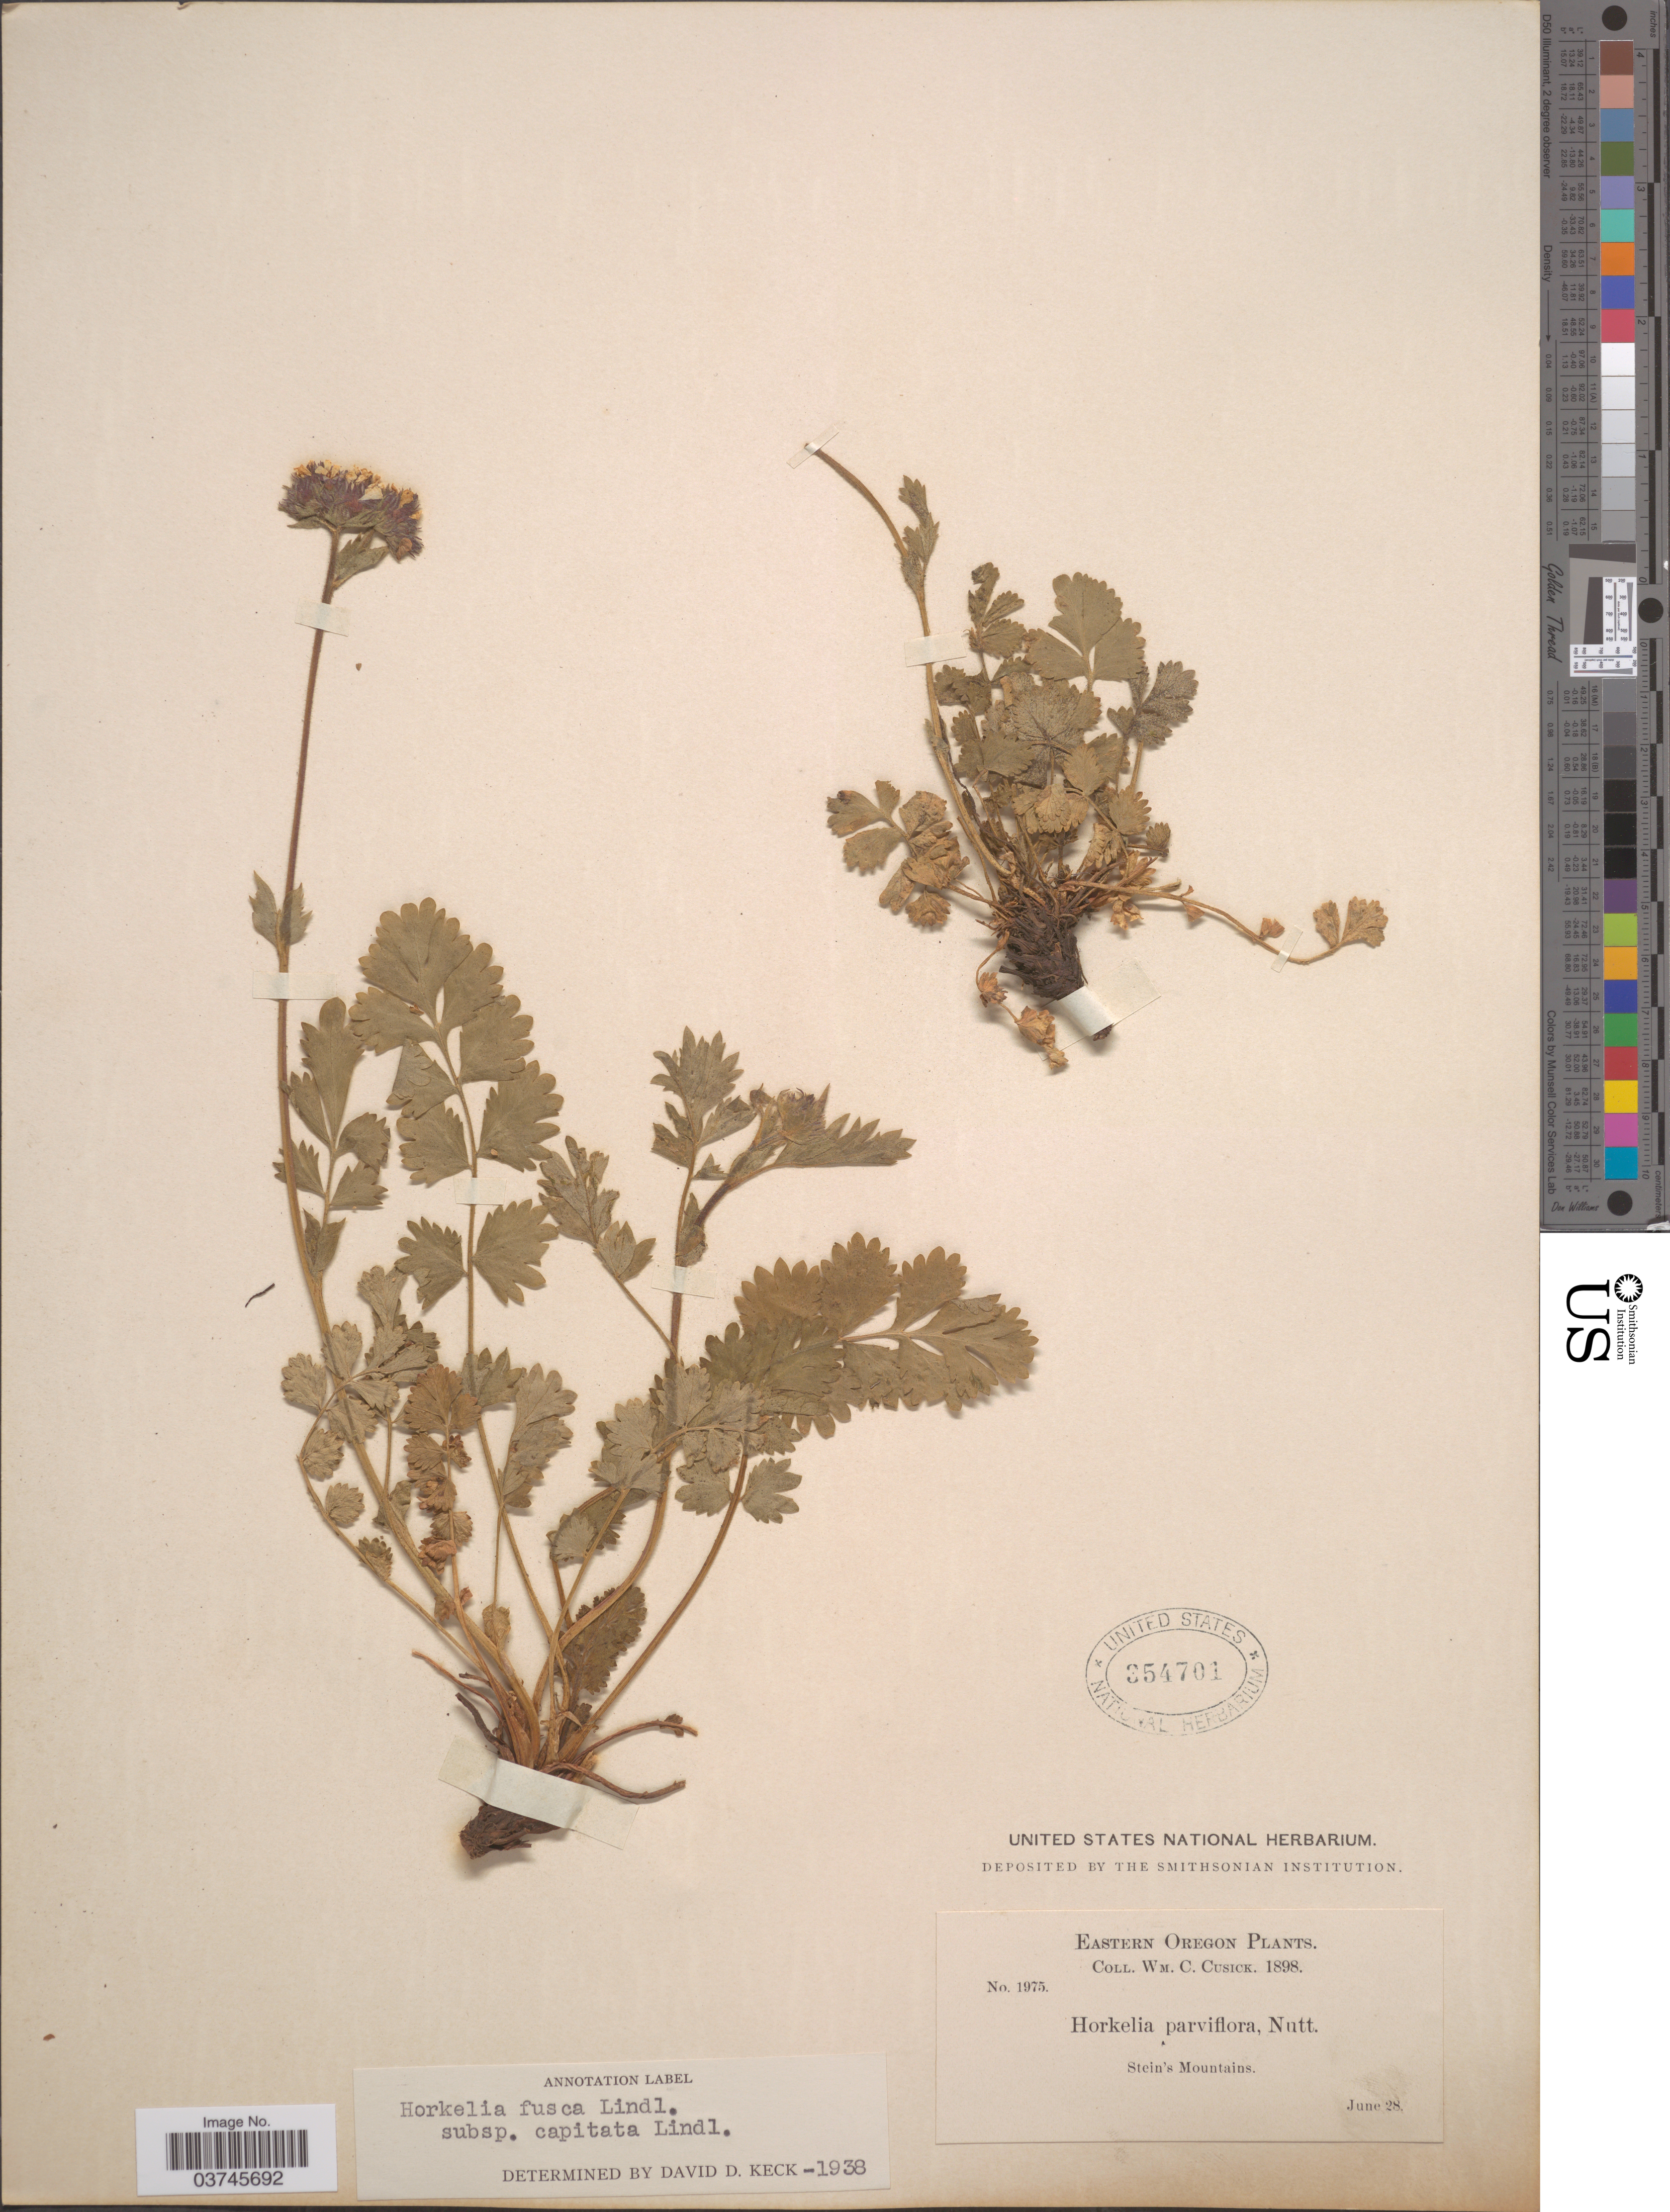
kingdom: Plantae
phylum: Tracheophyta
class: Magnoliopsida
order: Rosales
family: Rosaceae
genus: Potentilla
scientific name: Potentilla douglasii var. capitata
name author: (Lindl.) J.T. Howell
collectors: W. C. Cusick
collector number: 1975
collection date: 1898-06-28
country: United States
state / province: Oregon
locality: Eastern Oregon. Stein's Mountains.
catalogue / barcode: US 354701